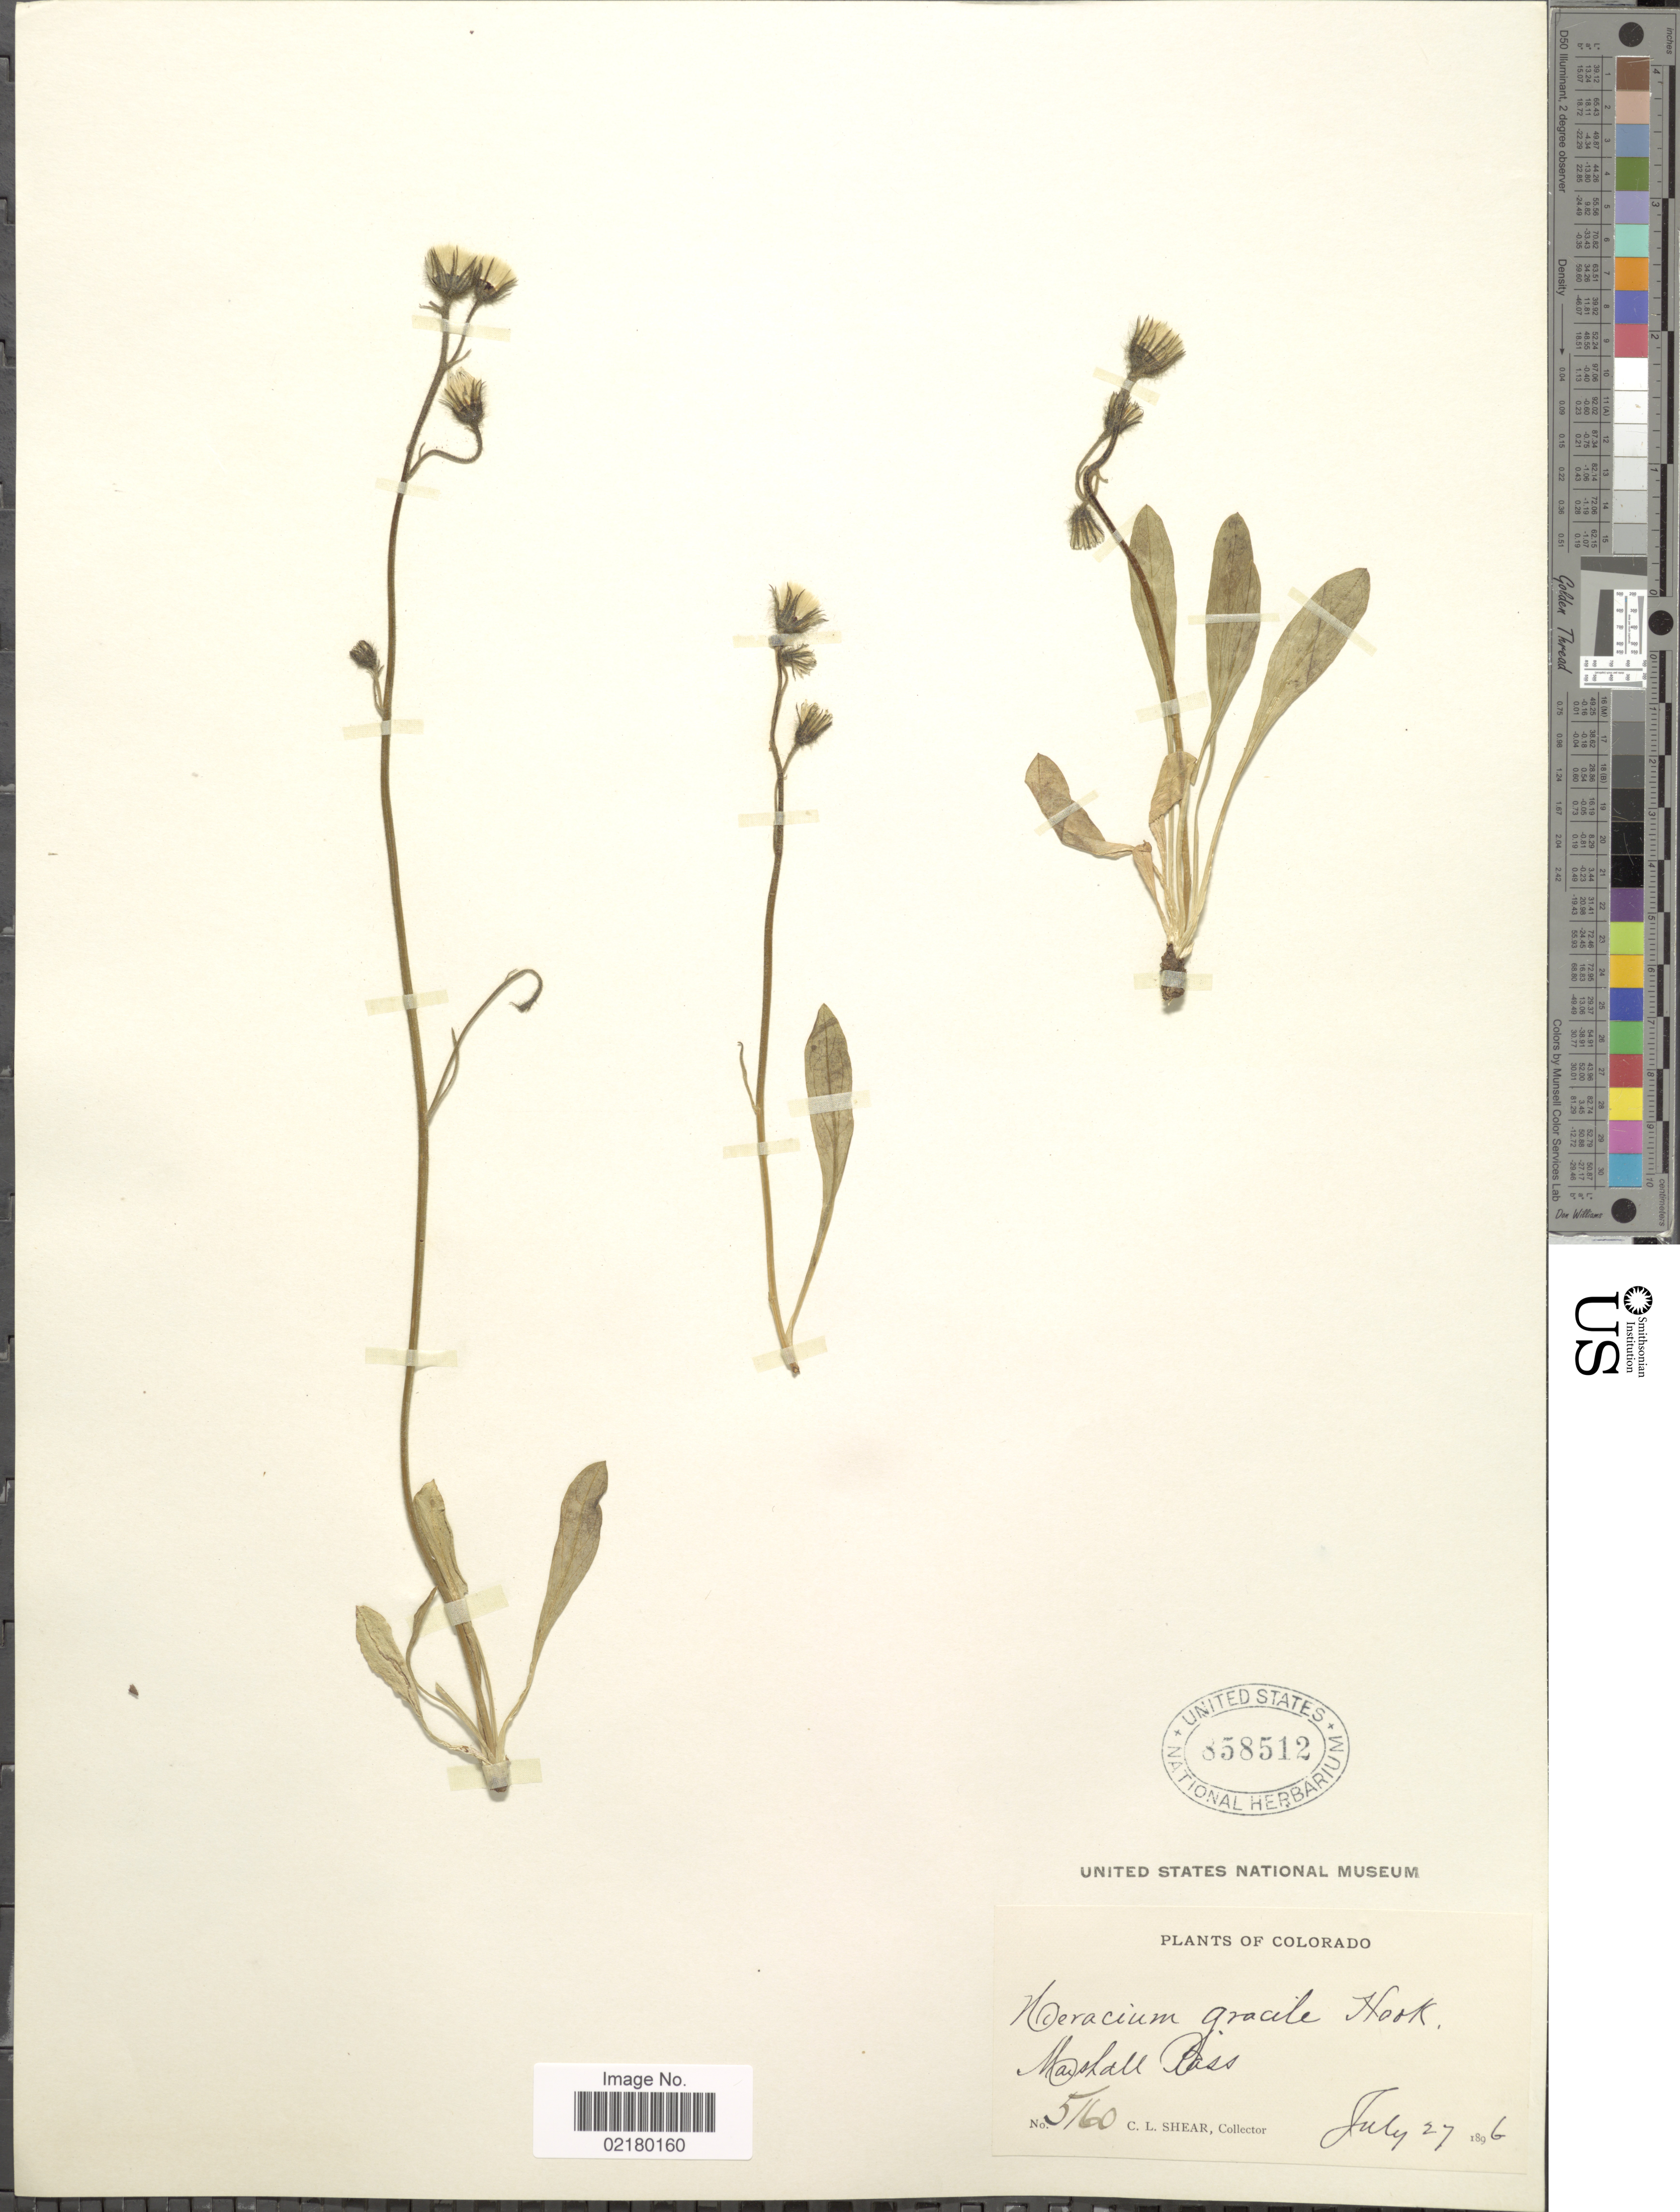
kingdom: Plantae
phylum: Tracheophyta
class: Magnoliopsida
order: Asterales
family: Asteraceae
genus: Hieracium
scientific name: Hieracium triste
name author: Willd. ex Spreng.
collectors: C. L. Shear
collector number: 5160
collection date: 1896-07-27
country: United States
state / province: Colorado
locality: Marshall Pass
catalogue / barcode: US 858512